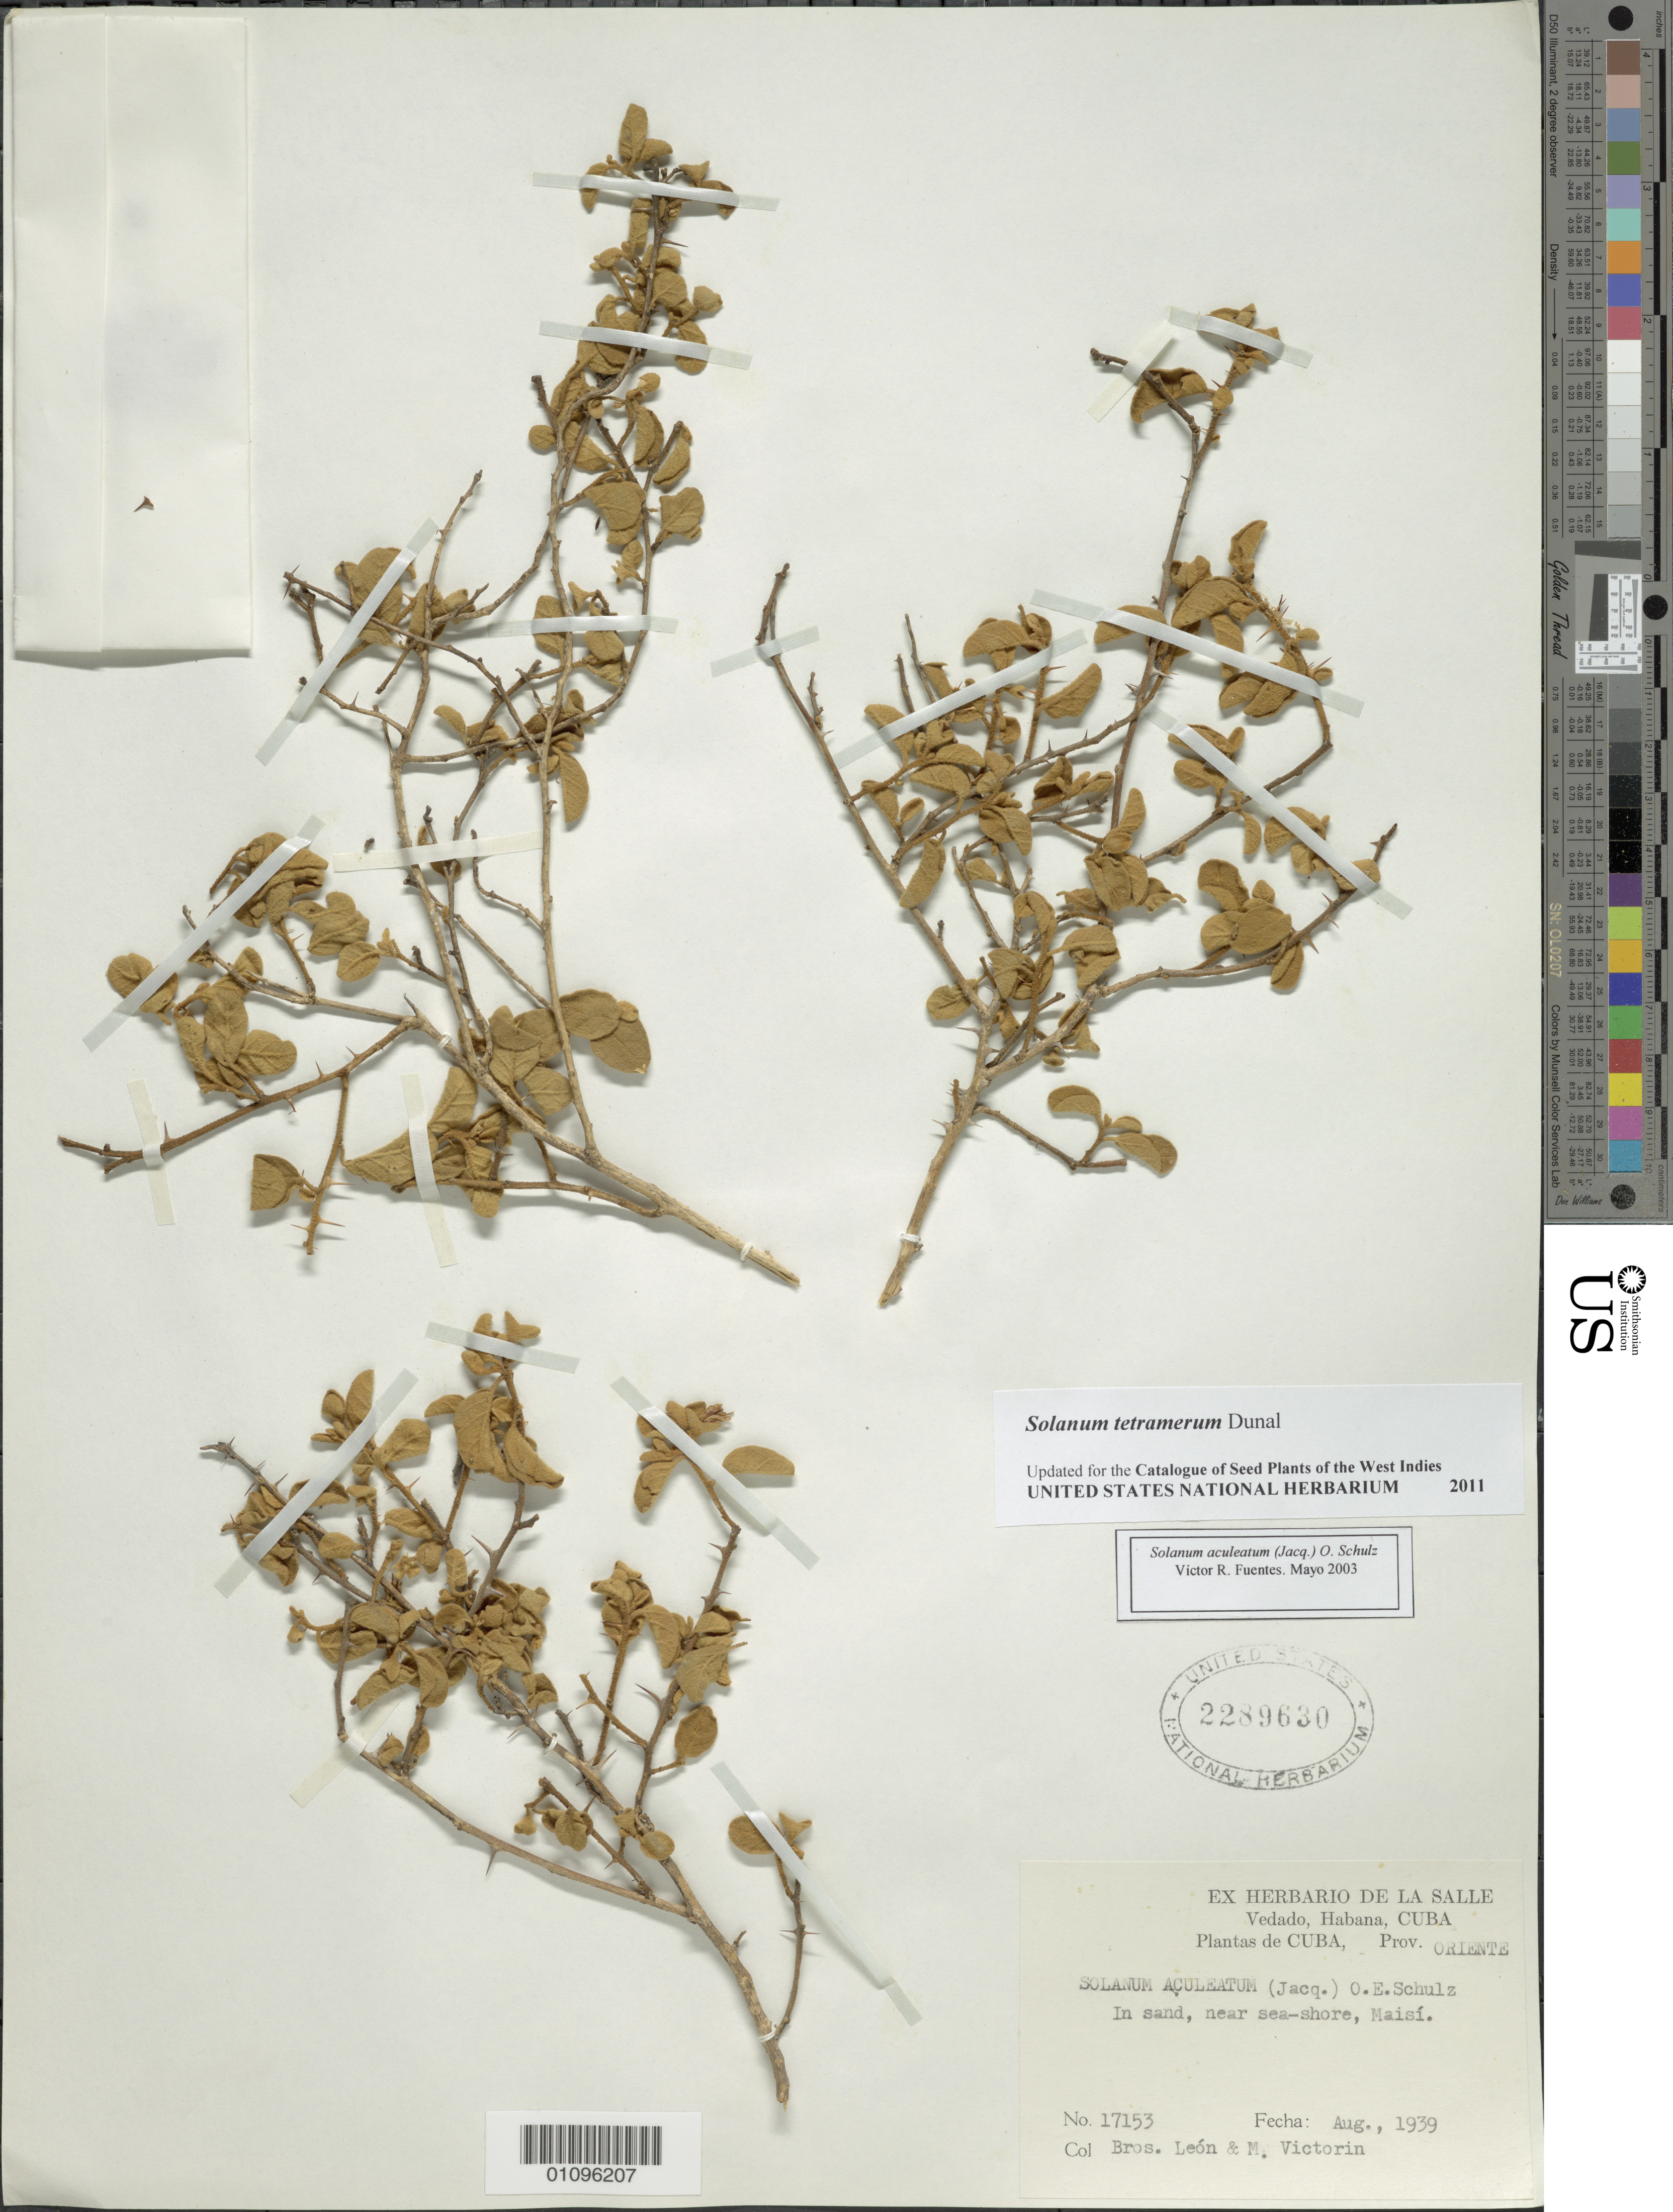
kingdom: Plantae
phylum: Tracheophyta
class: Magnoliopsida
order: Solanales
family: Solanaceae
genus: Solanum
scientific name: Solanum tetramerum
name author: Dunal & A. DC.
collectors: Bro. León & F. Victorin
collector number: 17153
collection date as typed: Aug 1939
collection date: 1939-08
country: Cuba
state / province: Oriente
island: Cuba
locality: Maisí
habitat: In sand, near seashore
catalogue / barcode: US 2289630